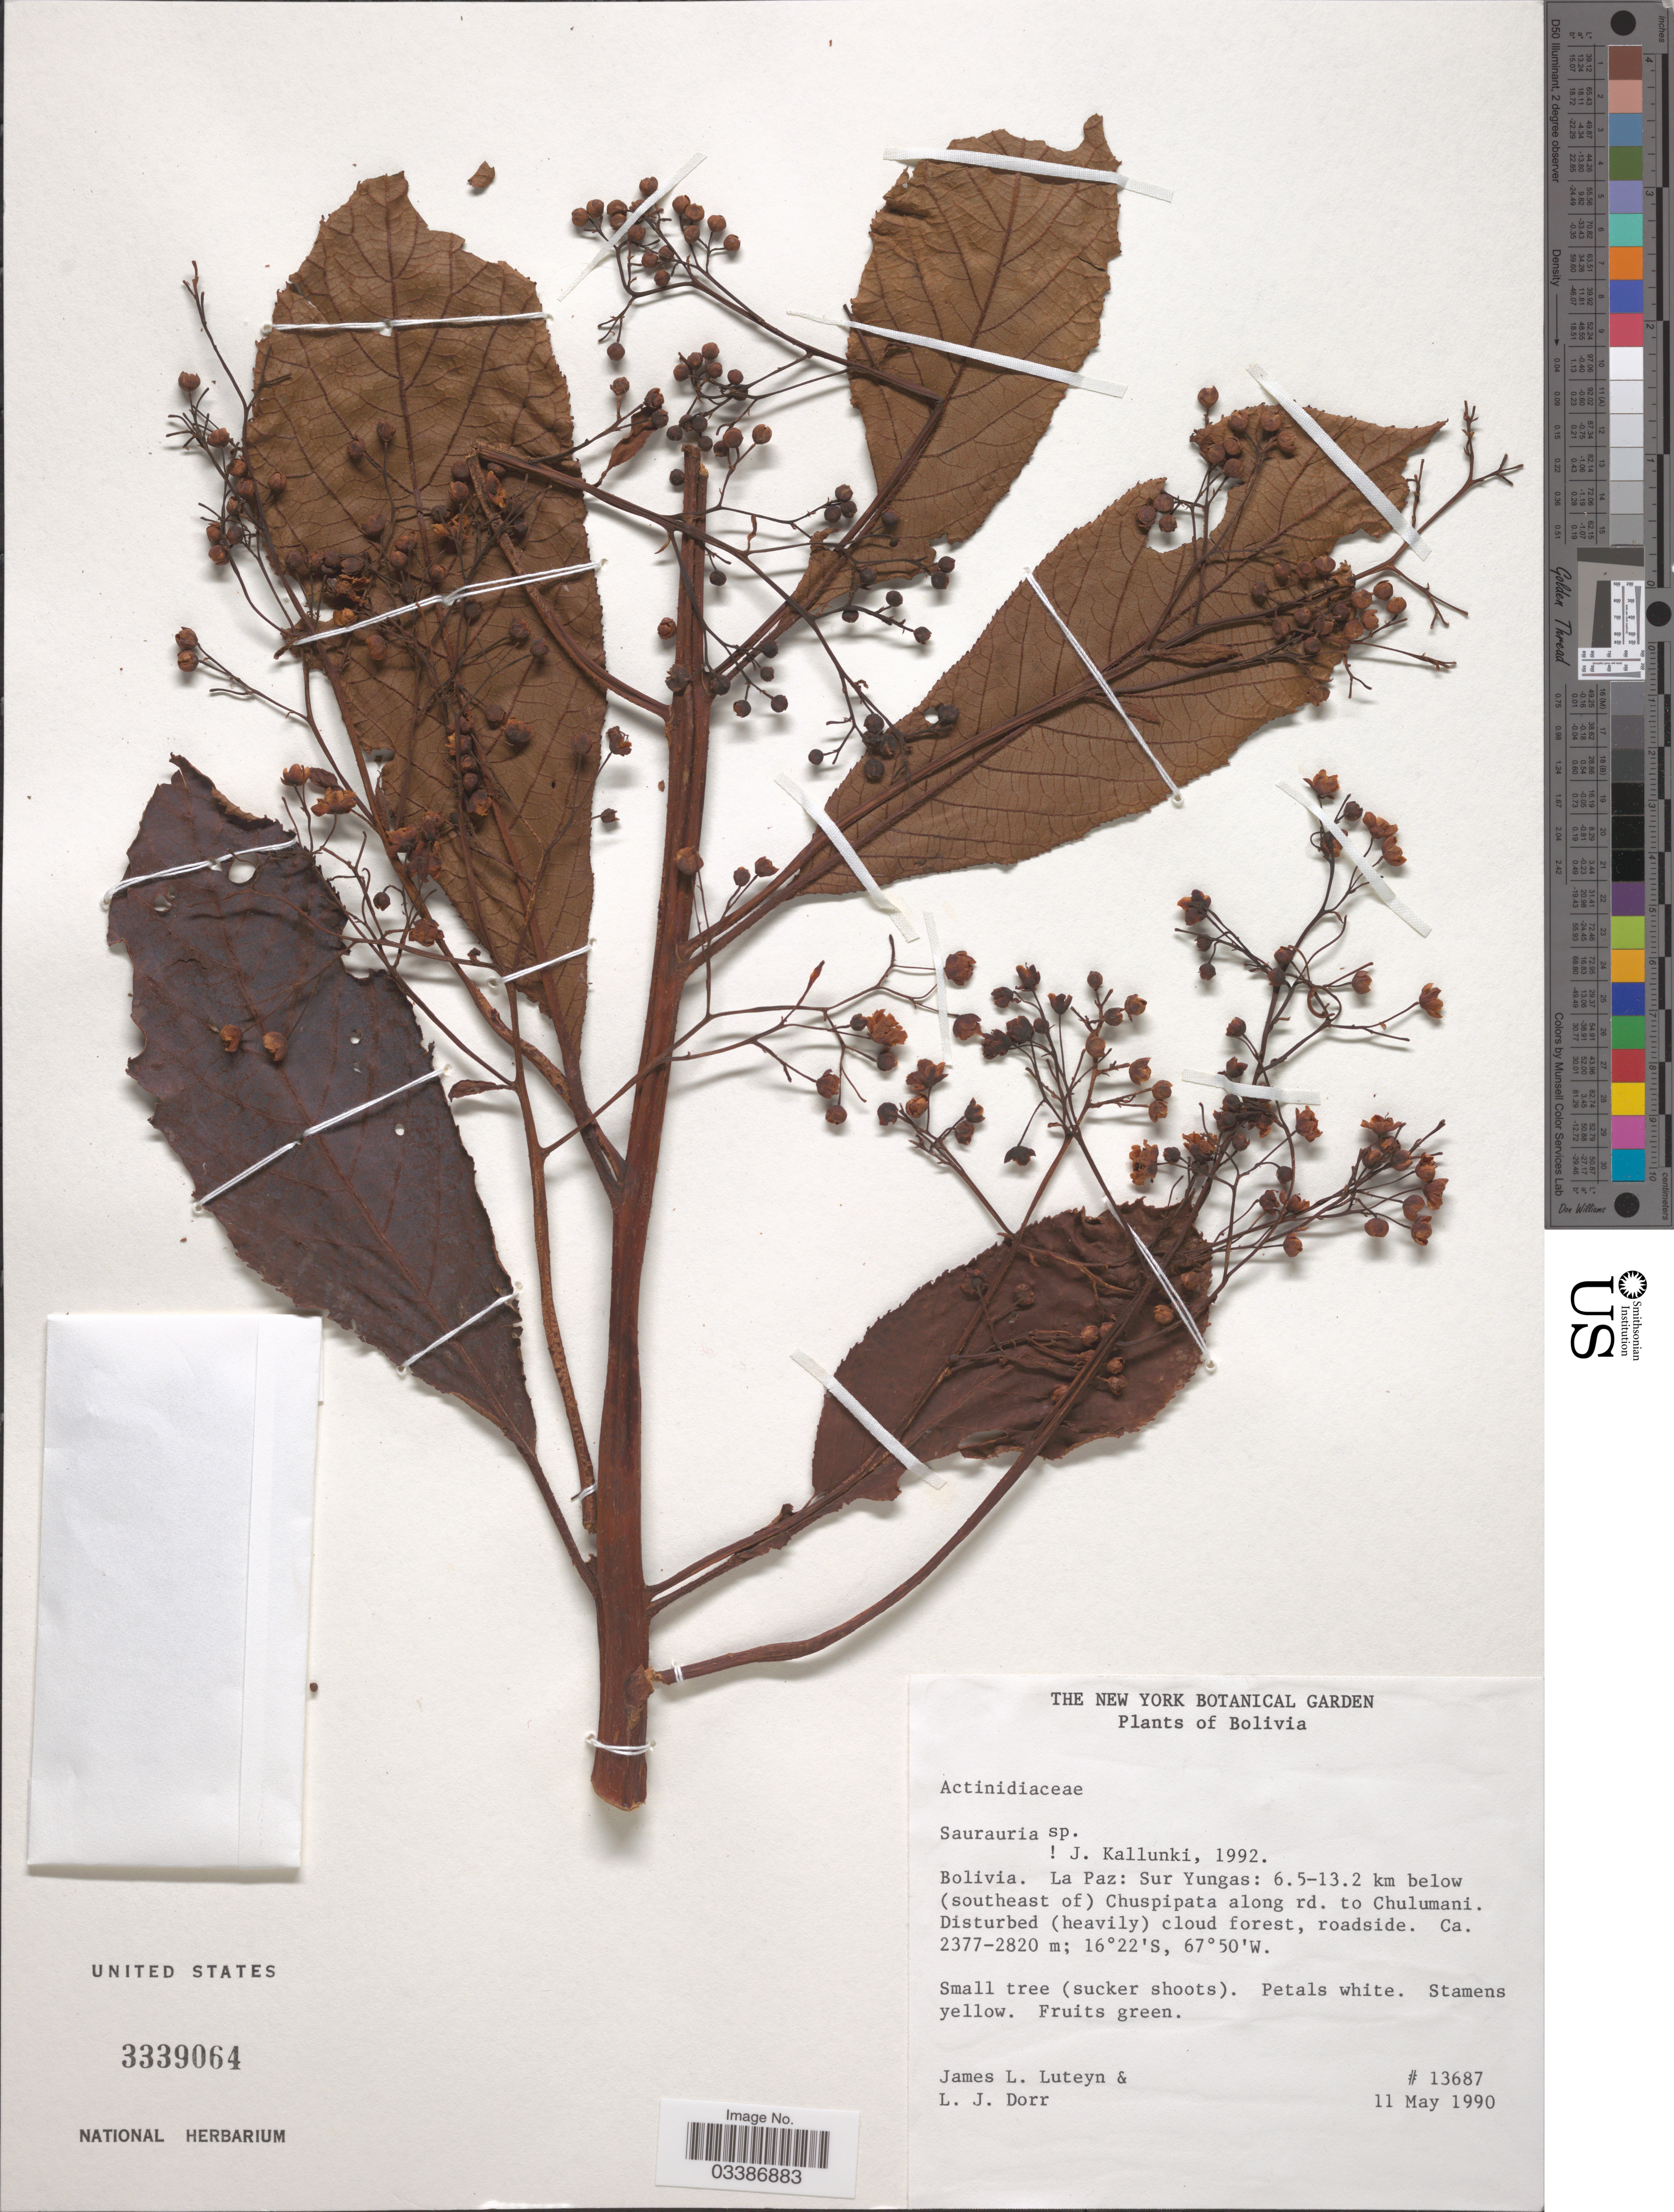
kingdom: Plantae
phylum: Tracheophyta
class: Magnoliopsida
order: Ericales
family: Actinidiaceae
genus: Saurauia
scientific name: Saurauia sp.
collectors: J. Luteyn & L. J. Dorr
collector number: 13687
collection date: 1990-05-11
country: Bolivia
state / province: La Paz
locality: Sur Yungas: 6.5-13.2 km below (southeast of) Chuspipata along rd. to Chulumani.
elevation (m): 2377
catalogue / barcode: US 3339064